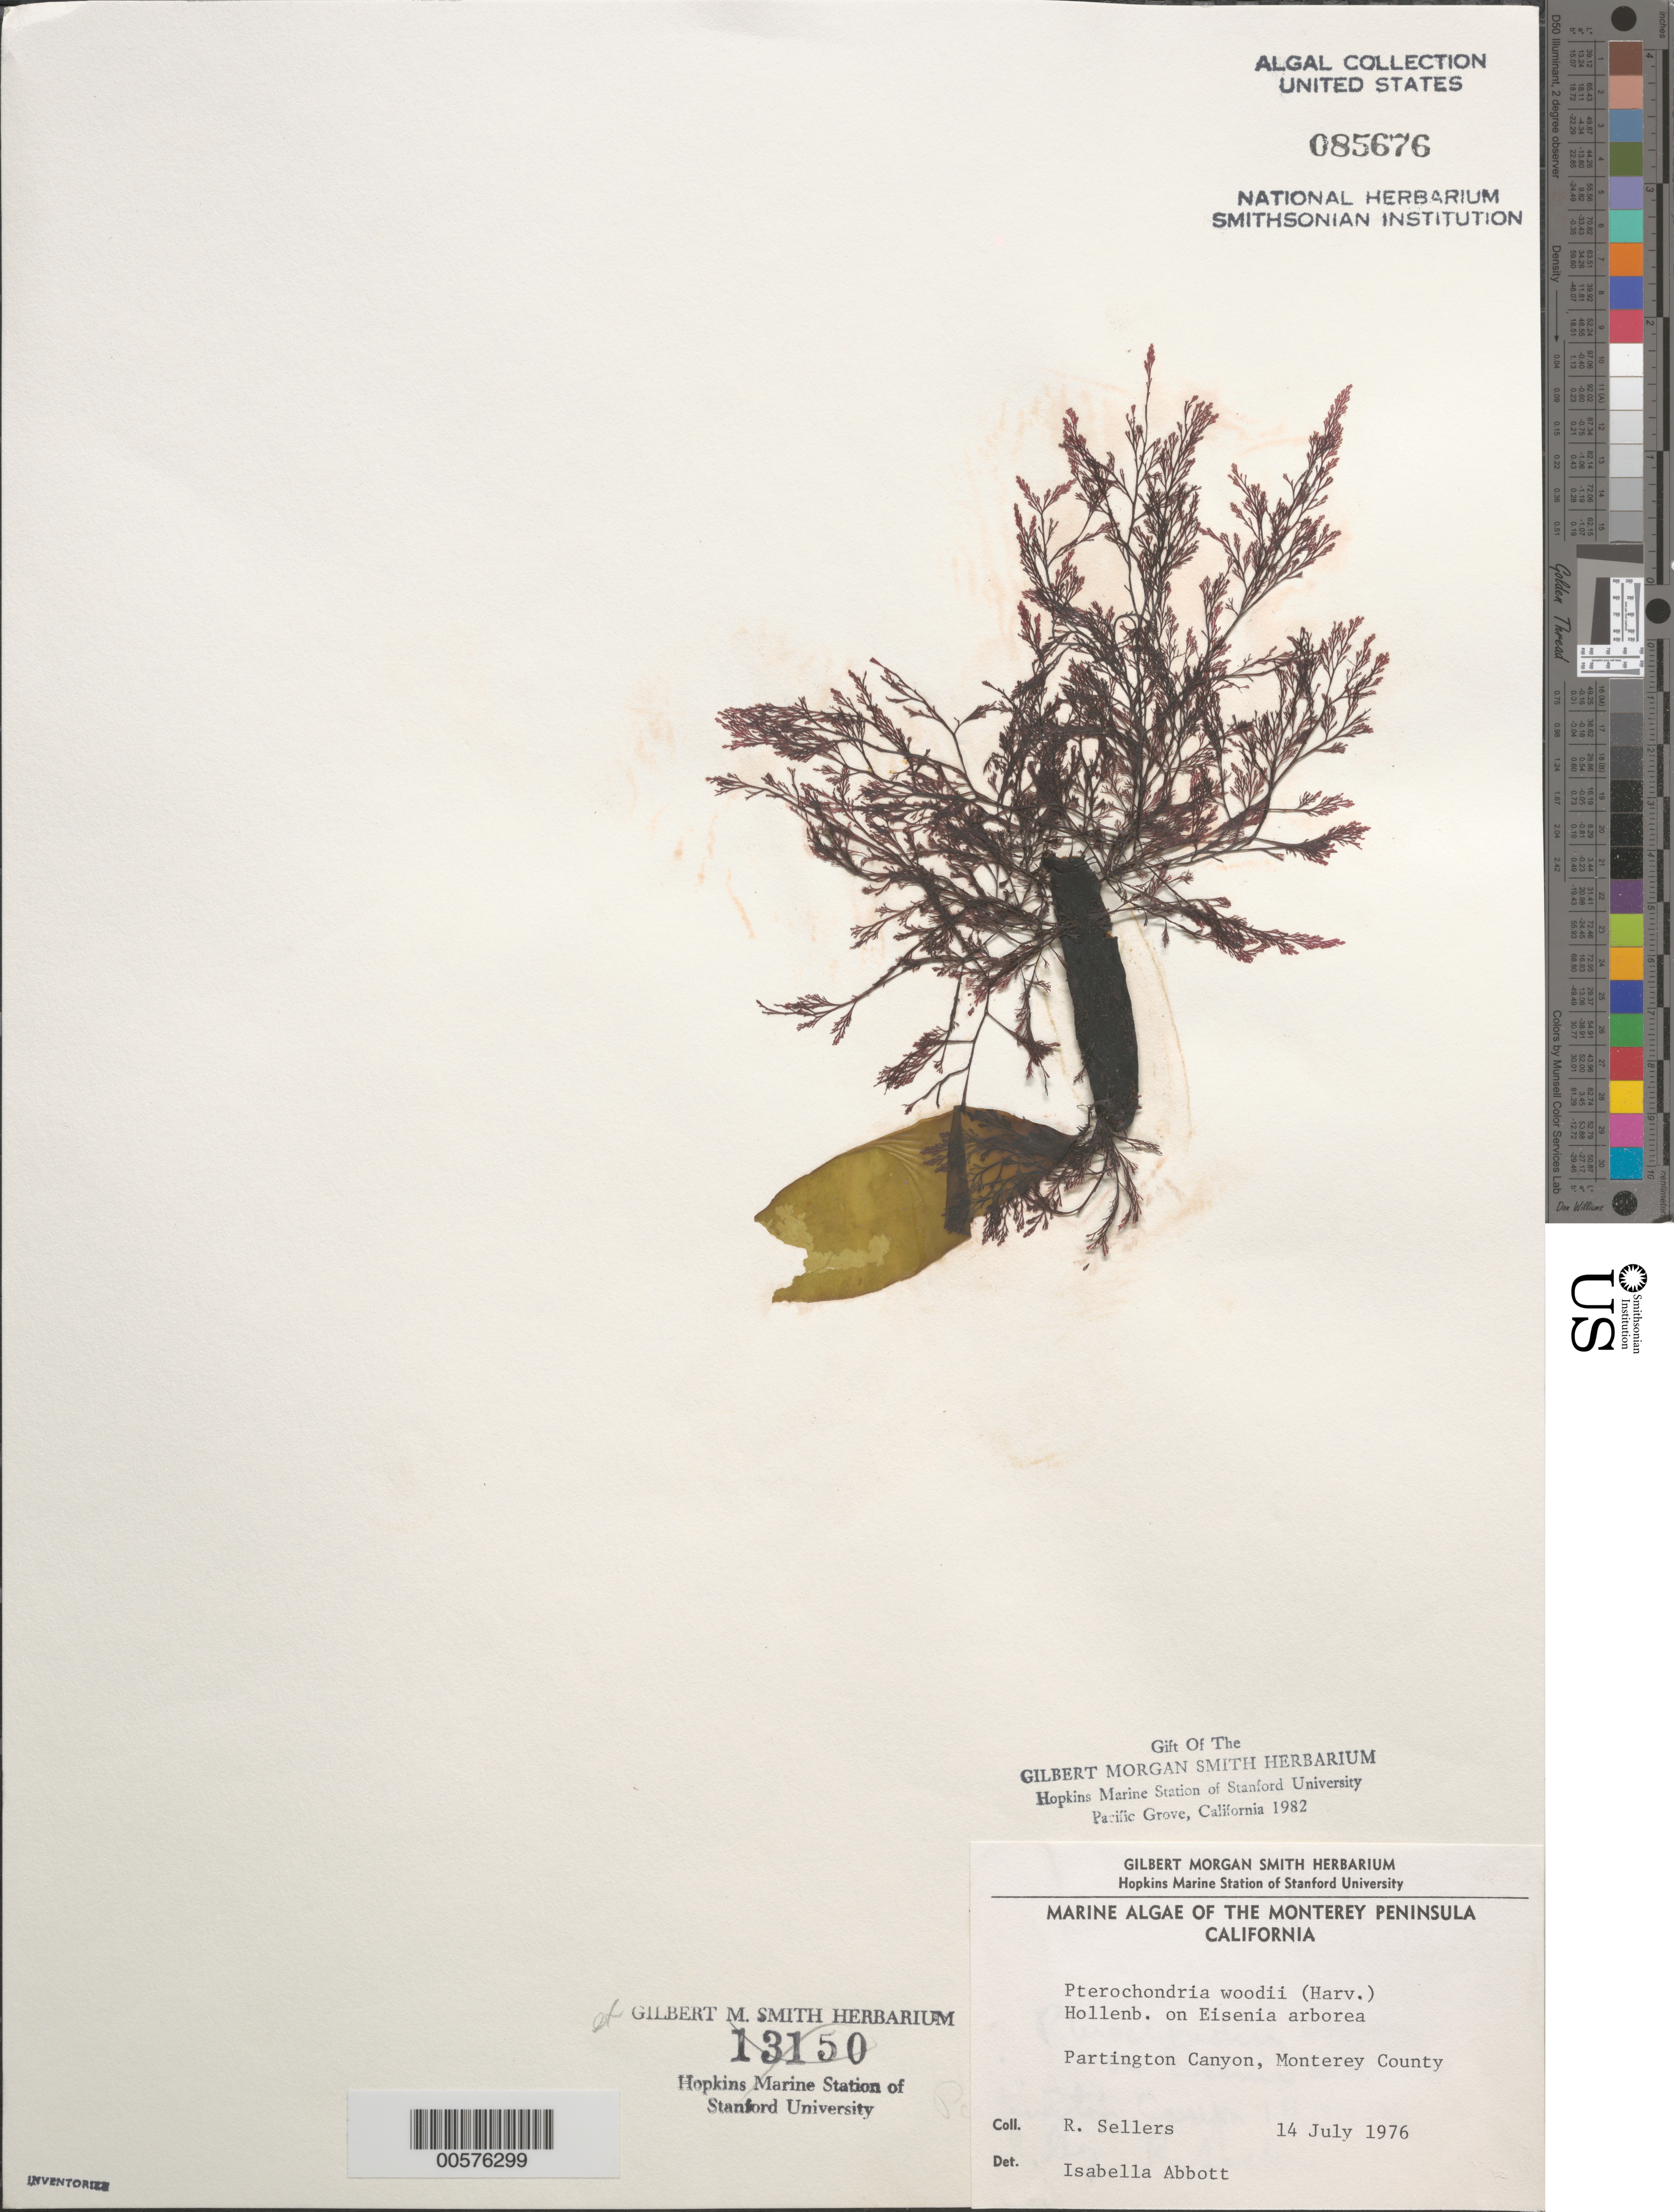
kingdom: Plantae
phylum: Rhodophyta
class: Florideophyceae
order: Ceramiales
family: Rhodomelaceae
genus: Pterochondria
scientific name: Pterochondria woodii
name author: (Harv.) Hollenb.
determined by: Abbott, Isabella A.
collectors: R. F. Sellers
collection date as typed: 14 Jul 1976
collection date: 1976-07-14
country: United States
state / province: California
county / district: Monterey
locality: Partington Canyon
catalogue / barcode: US 85676